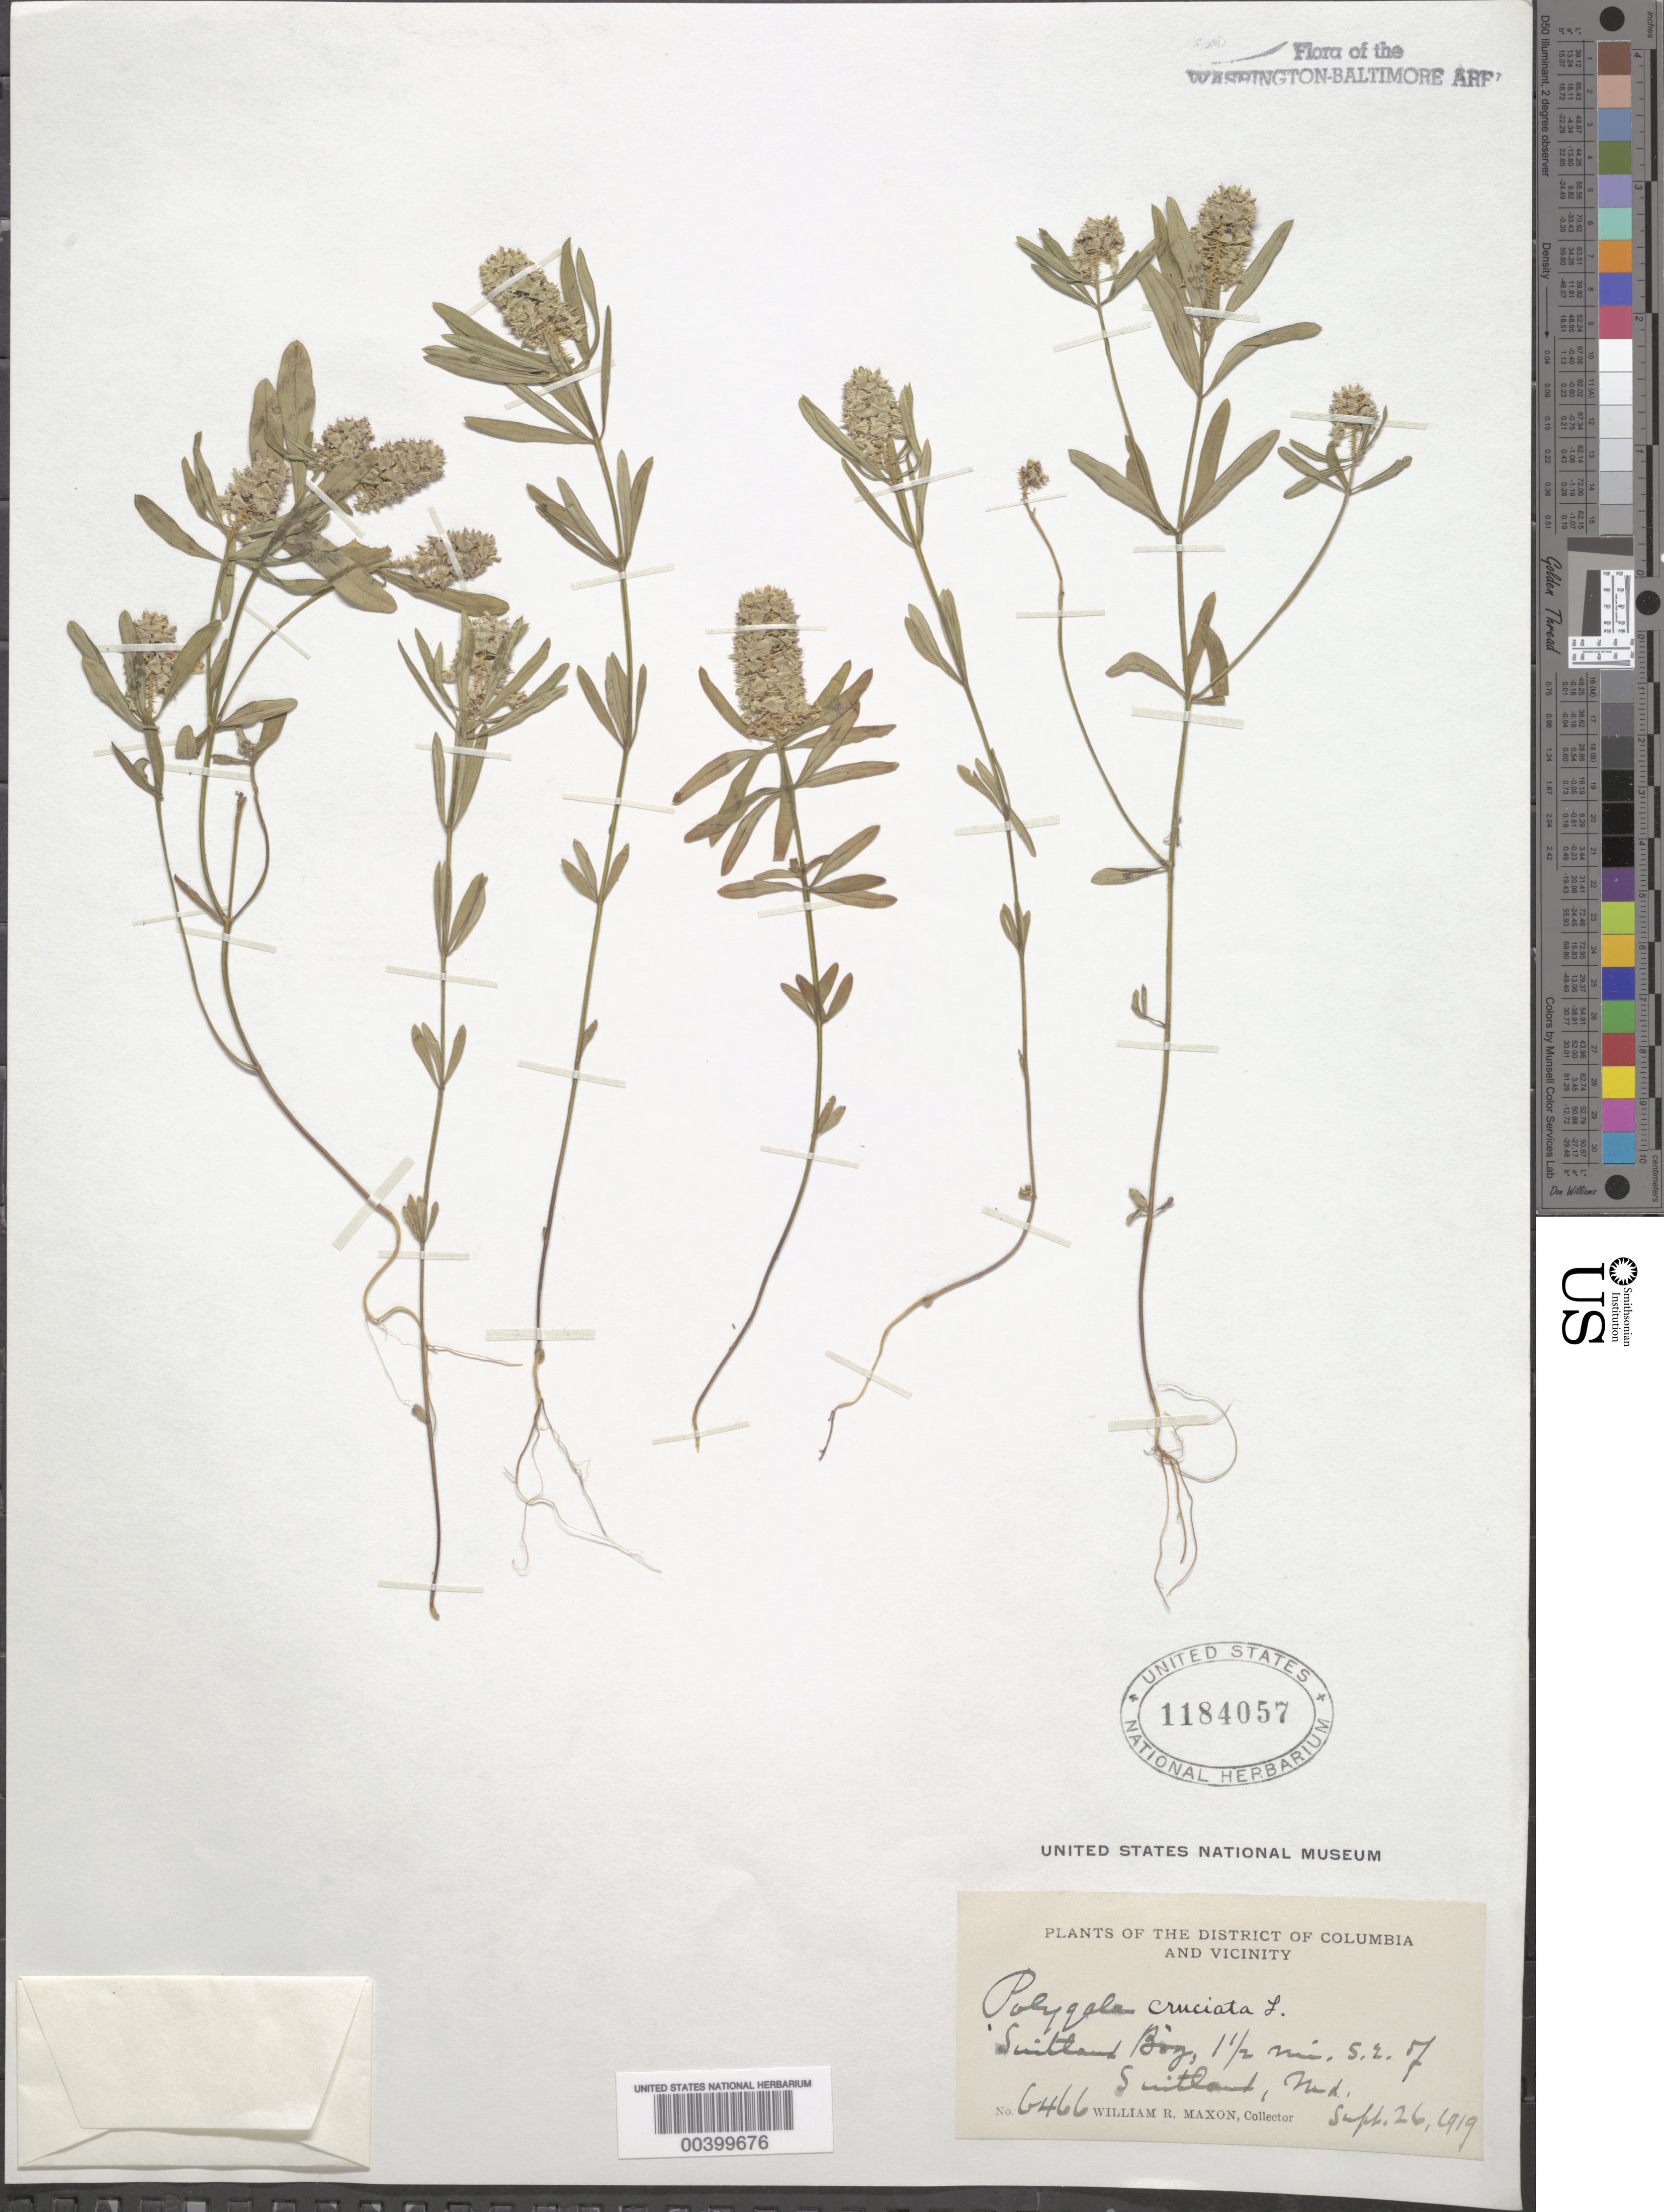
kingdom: Plantae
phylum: Tracheophyta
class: Magnoliopsida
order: Fabales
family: Polygalaceae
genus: Polygala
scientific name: Polygala cruciata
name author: L.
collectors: W. R. Maxon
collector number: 6466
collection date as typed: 26 Sep 1919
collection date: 1919-09-26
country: United States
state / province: Maryland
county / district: Prince George's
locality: Suitland Bog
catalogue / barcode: US 1184057